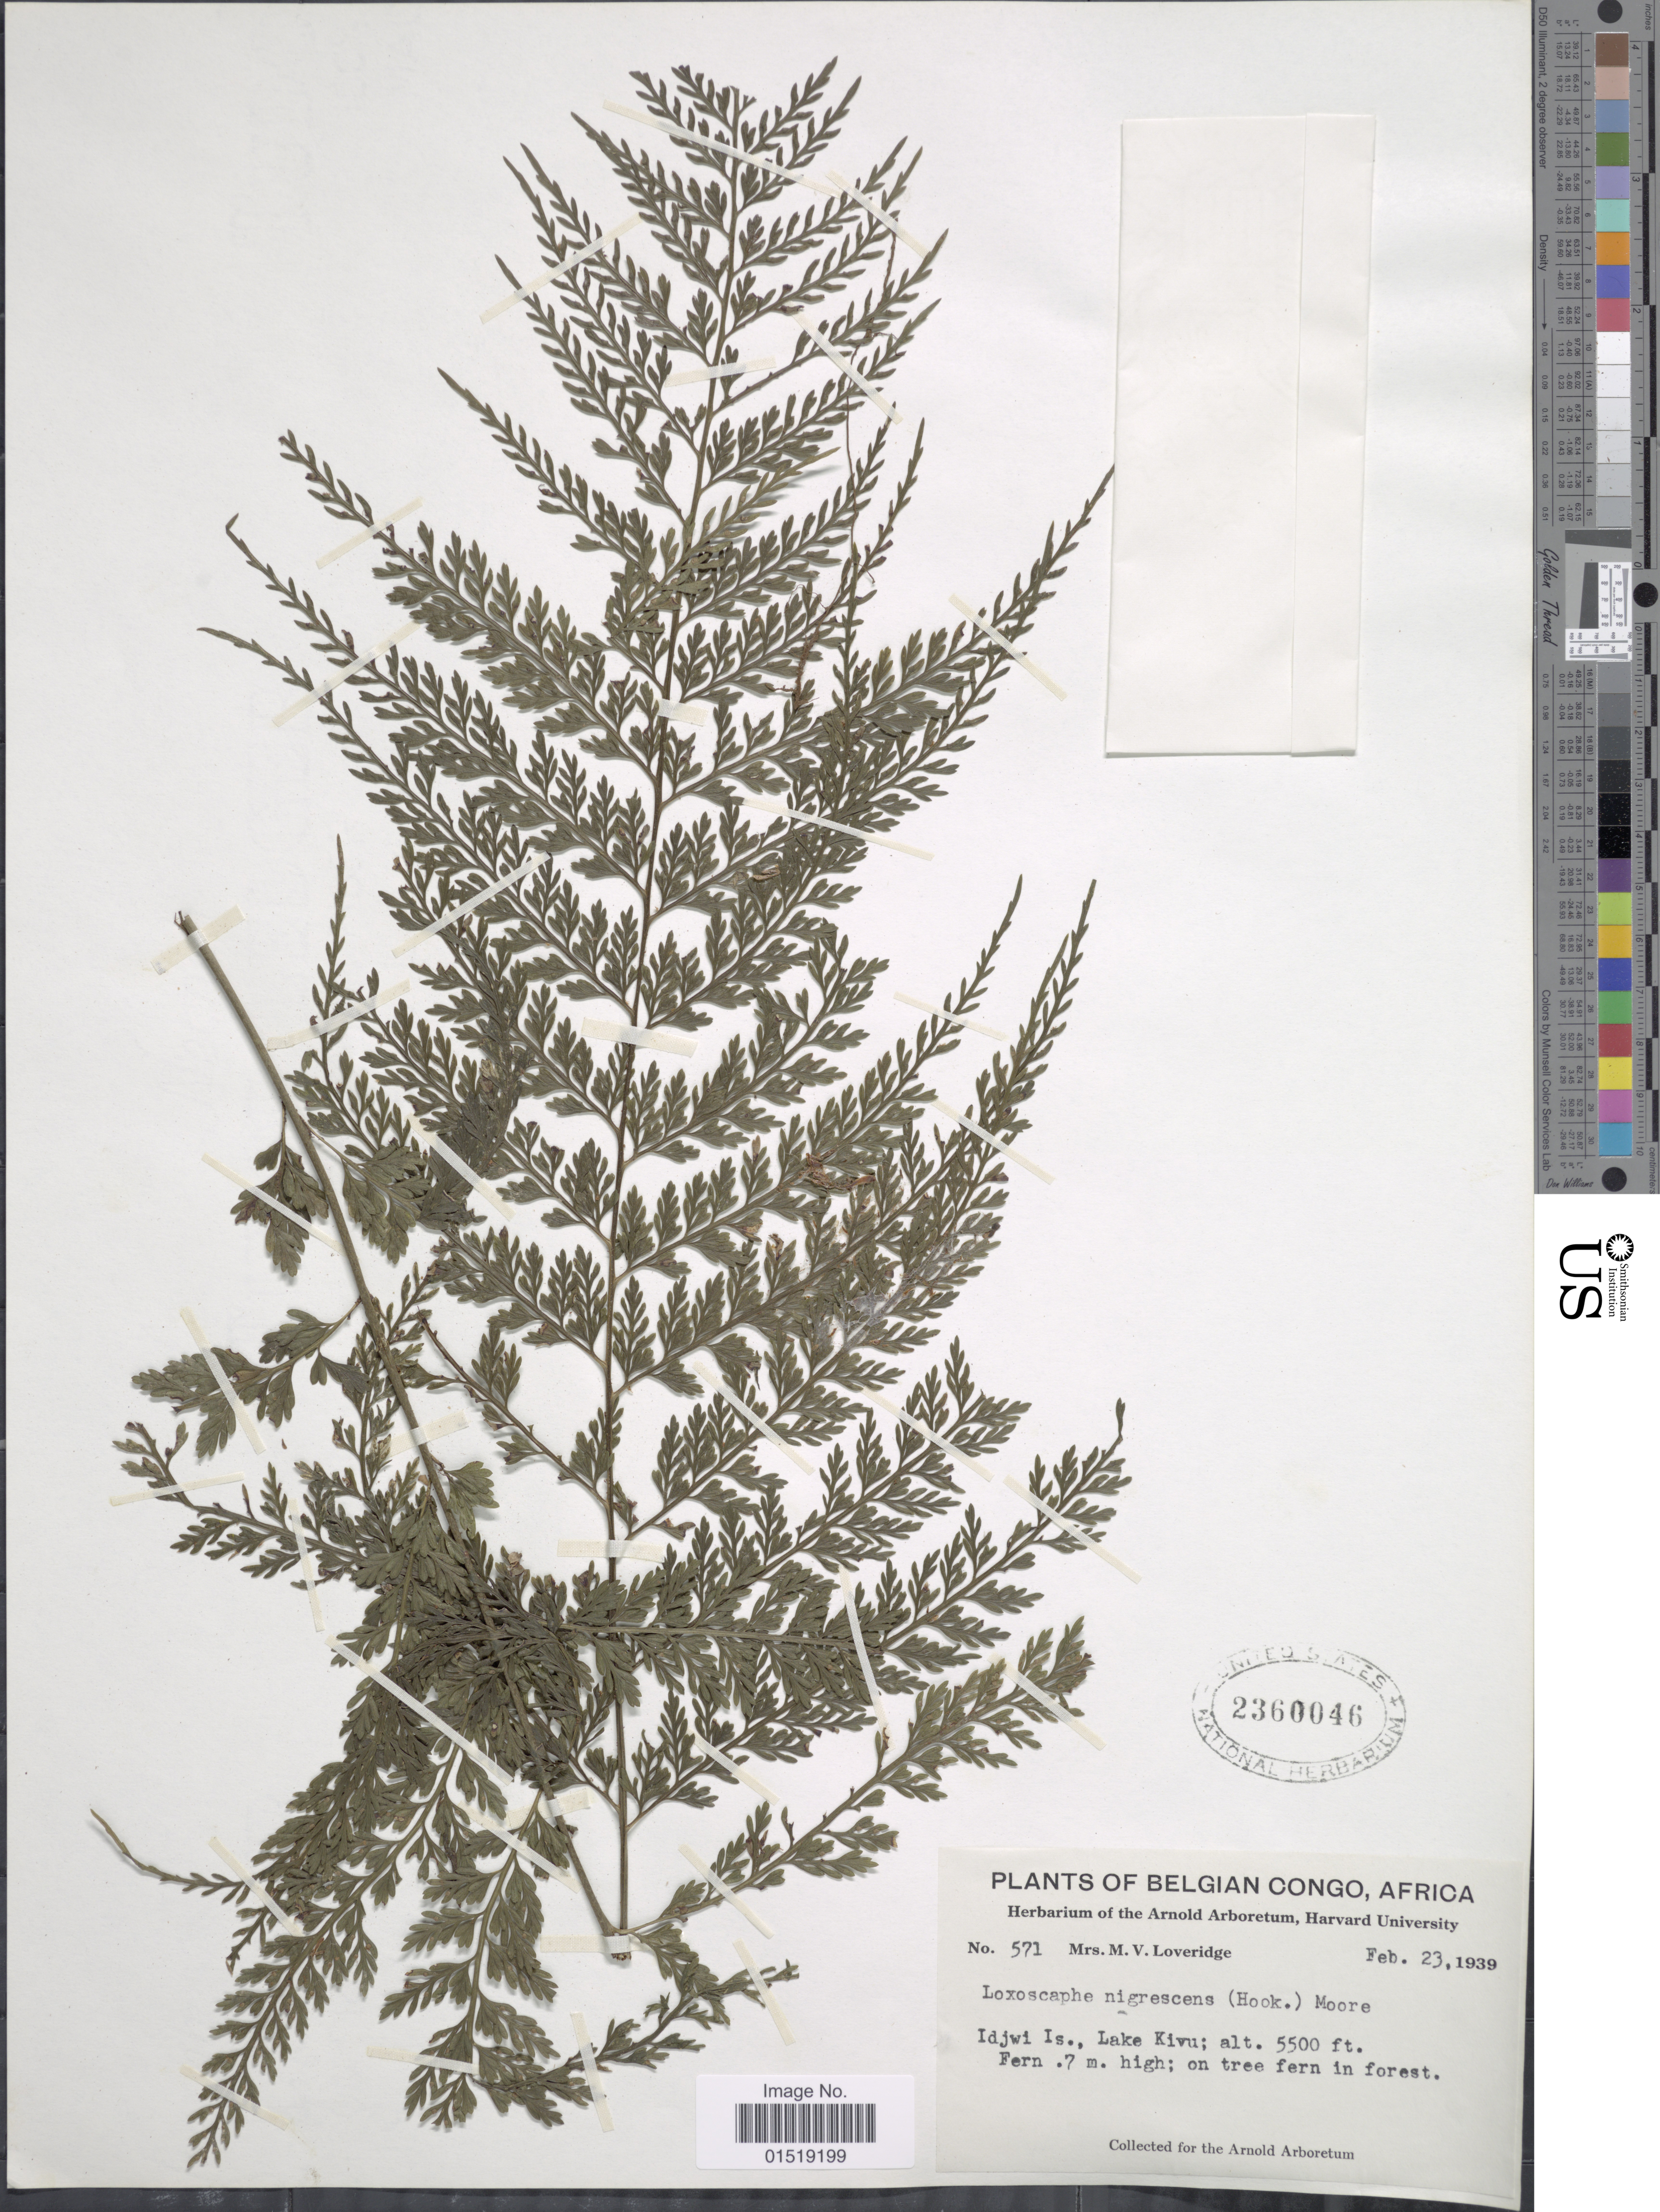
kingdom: Plantae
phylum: Tracheophyta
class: Polypodiopsida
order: Polypodiales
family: Aspleniaceae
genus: Asplenium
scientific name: Asplenium hypomelas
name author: Kuhn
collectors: M. Loveridge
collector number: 571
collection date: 1939-02-23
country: Congo, Democratic Republic of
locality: Belgian Congo. Idjwi Is., Lake Kivu.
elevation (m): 1676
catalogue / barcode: US 2360046